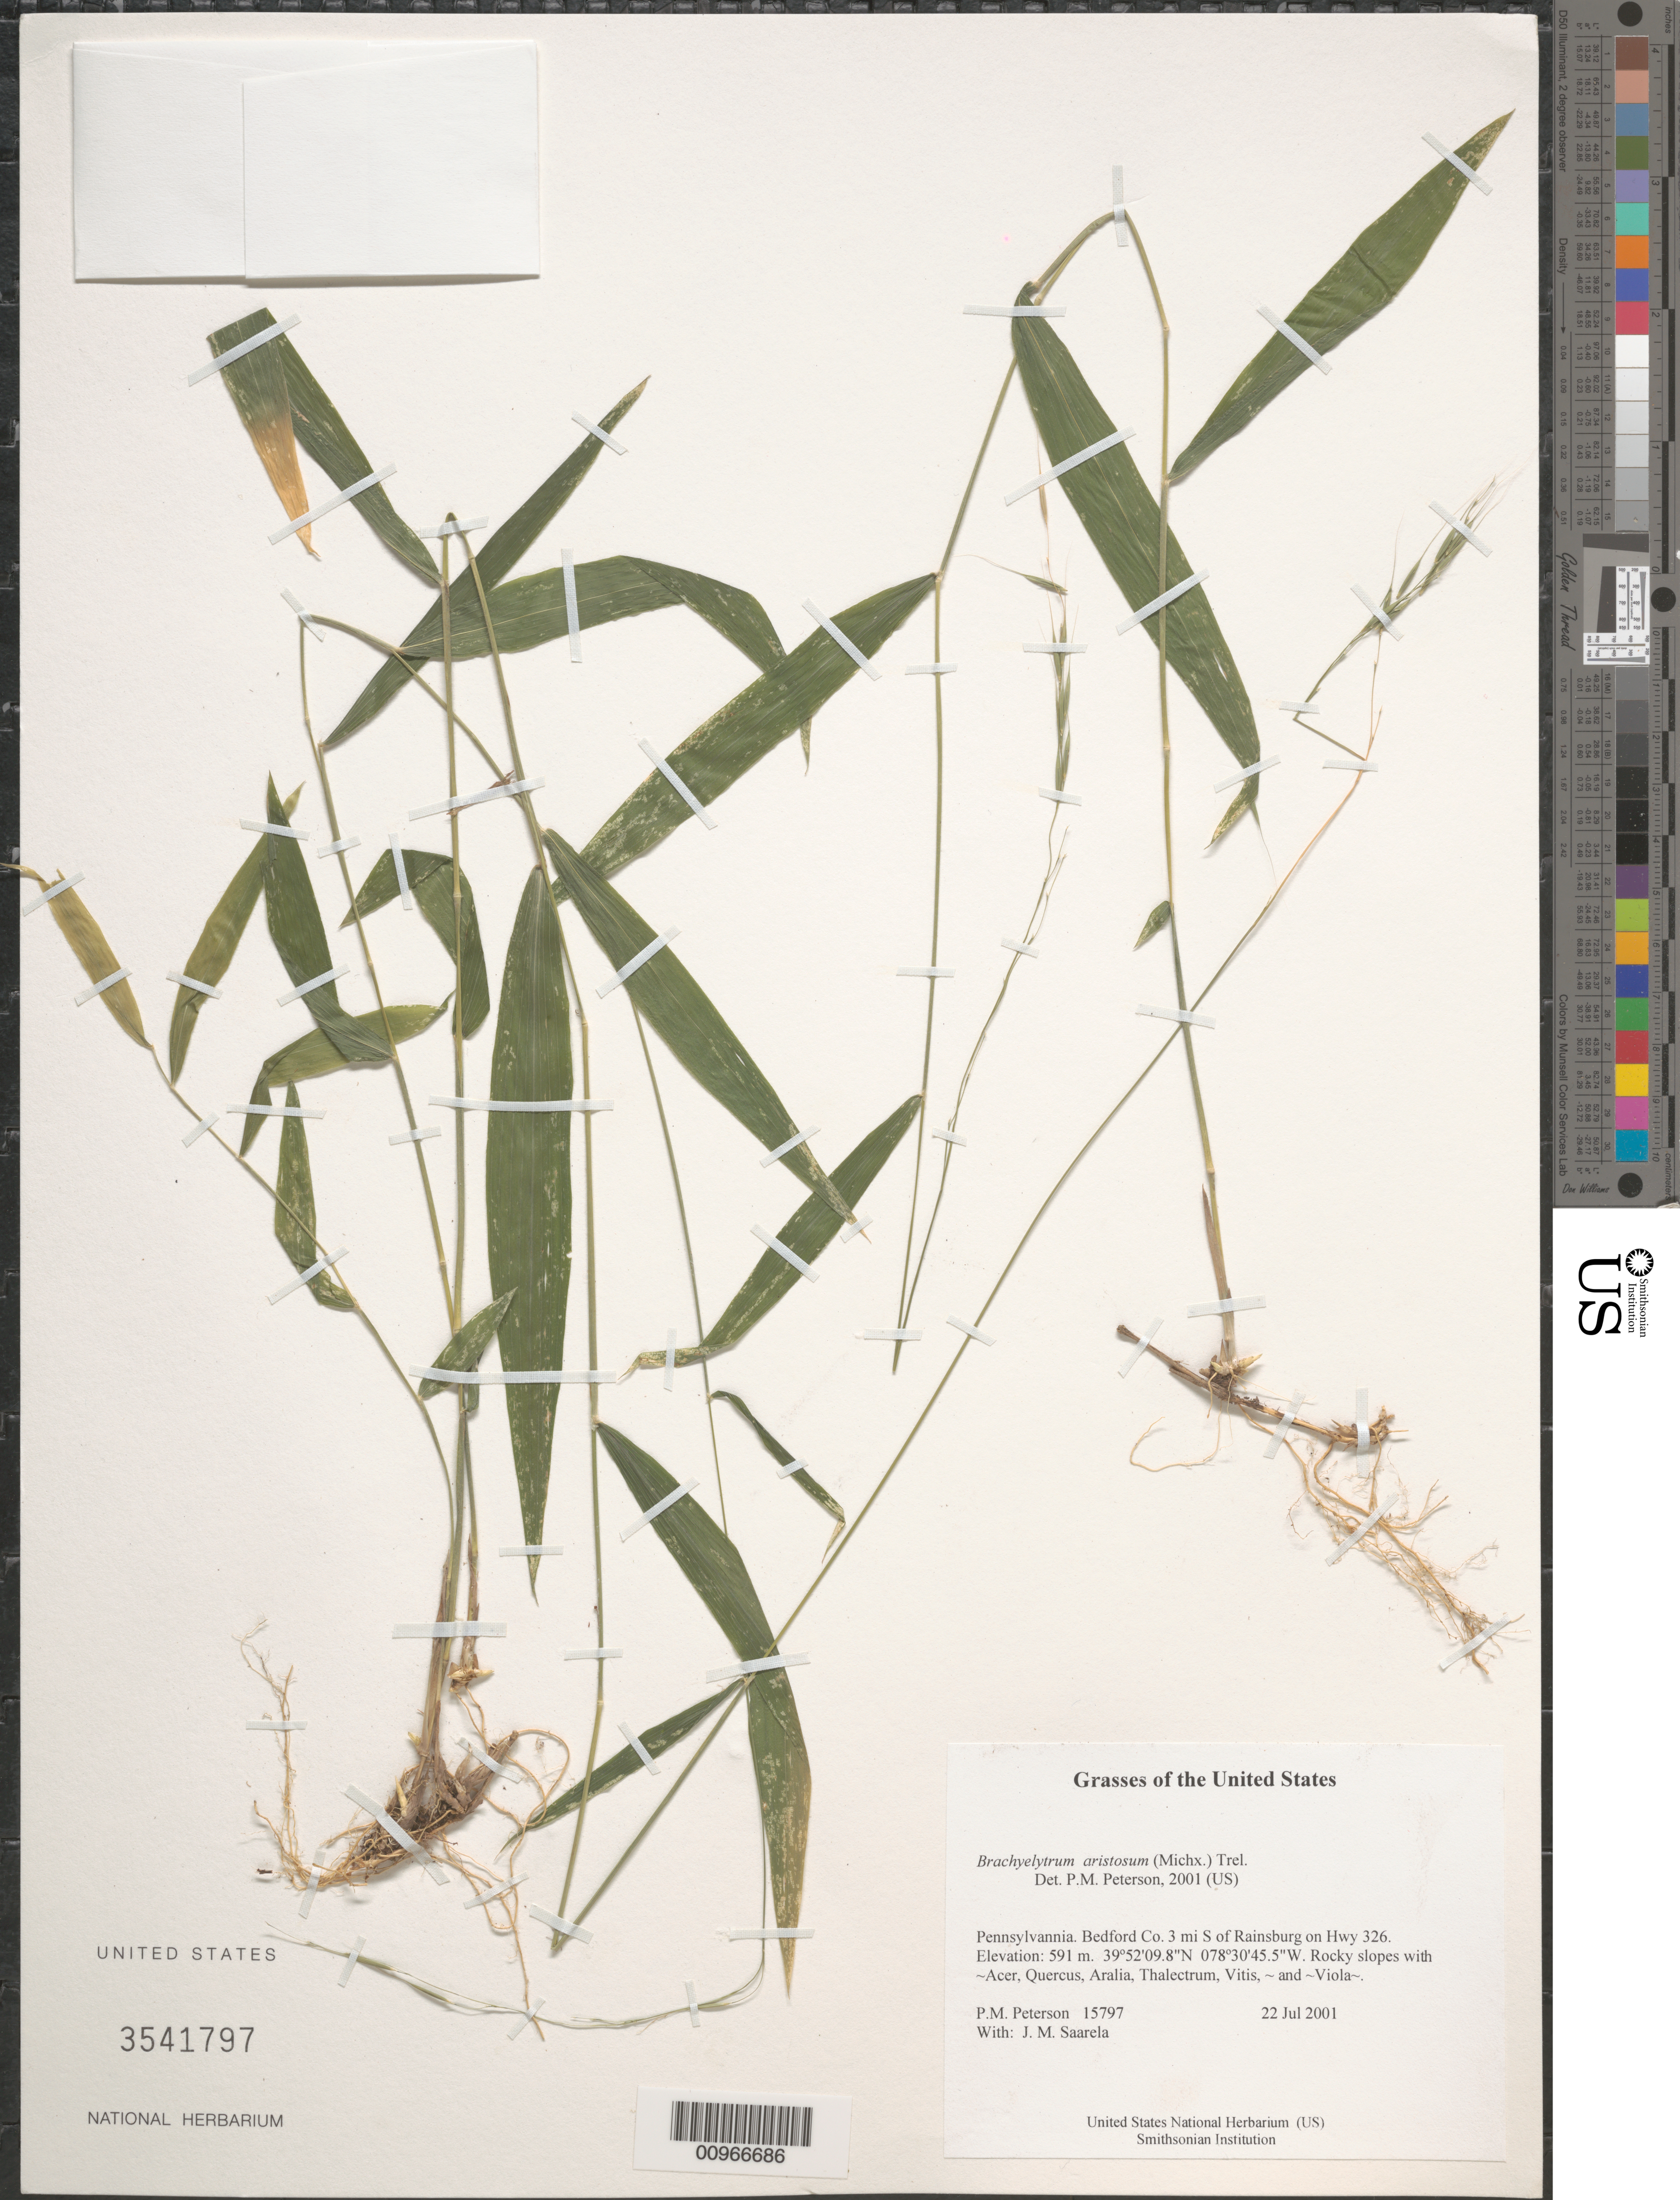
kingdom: Plantae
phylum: Tracheophyta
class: Liliopsida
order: Poales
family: Poaceae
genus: Brachyelytrum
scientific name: Brachyelytrum aristosum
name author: (Michx.) P. Beauv. ex Trel.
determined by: Peterson, Paul M., (BOT), Smithsonian Institution - National Museum of Natural History (UNITED STATES)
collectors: P. M. Peterson & J. Saarela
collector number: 15797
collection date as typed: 22 Jul 2001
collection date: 2001-07-22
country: United States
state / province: Pennsylvania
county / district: Bedford Co.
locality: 3 mi S of Rainsburg on Hwy 326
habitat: Rocky slopes with ~Acer, Quercus, Aralia, Thalectrum, Vitis, ~ and ~Viola~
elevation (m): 591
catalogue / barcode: US 3541797